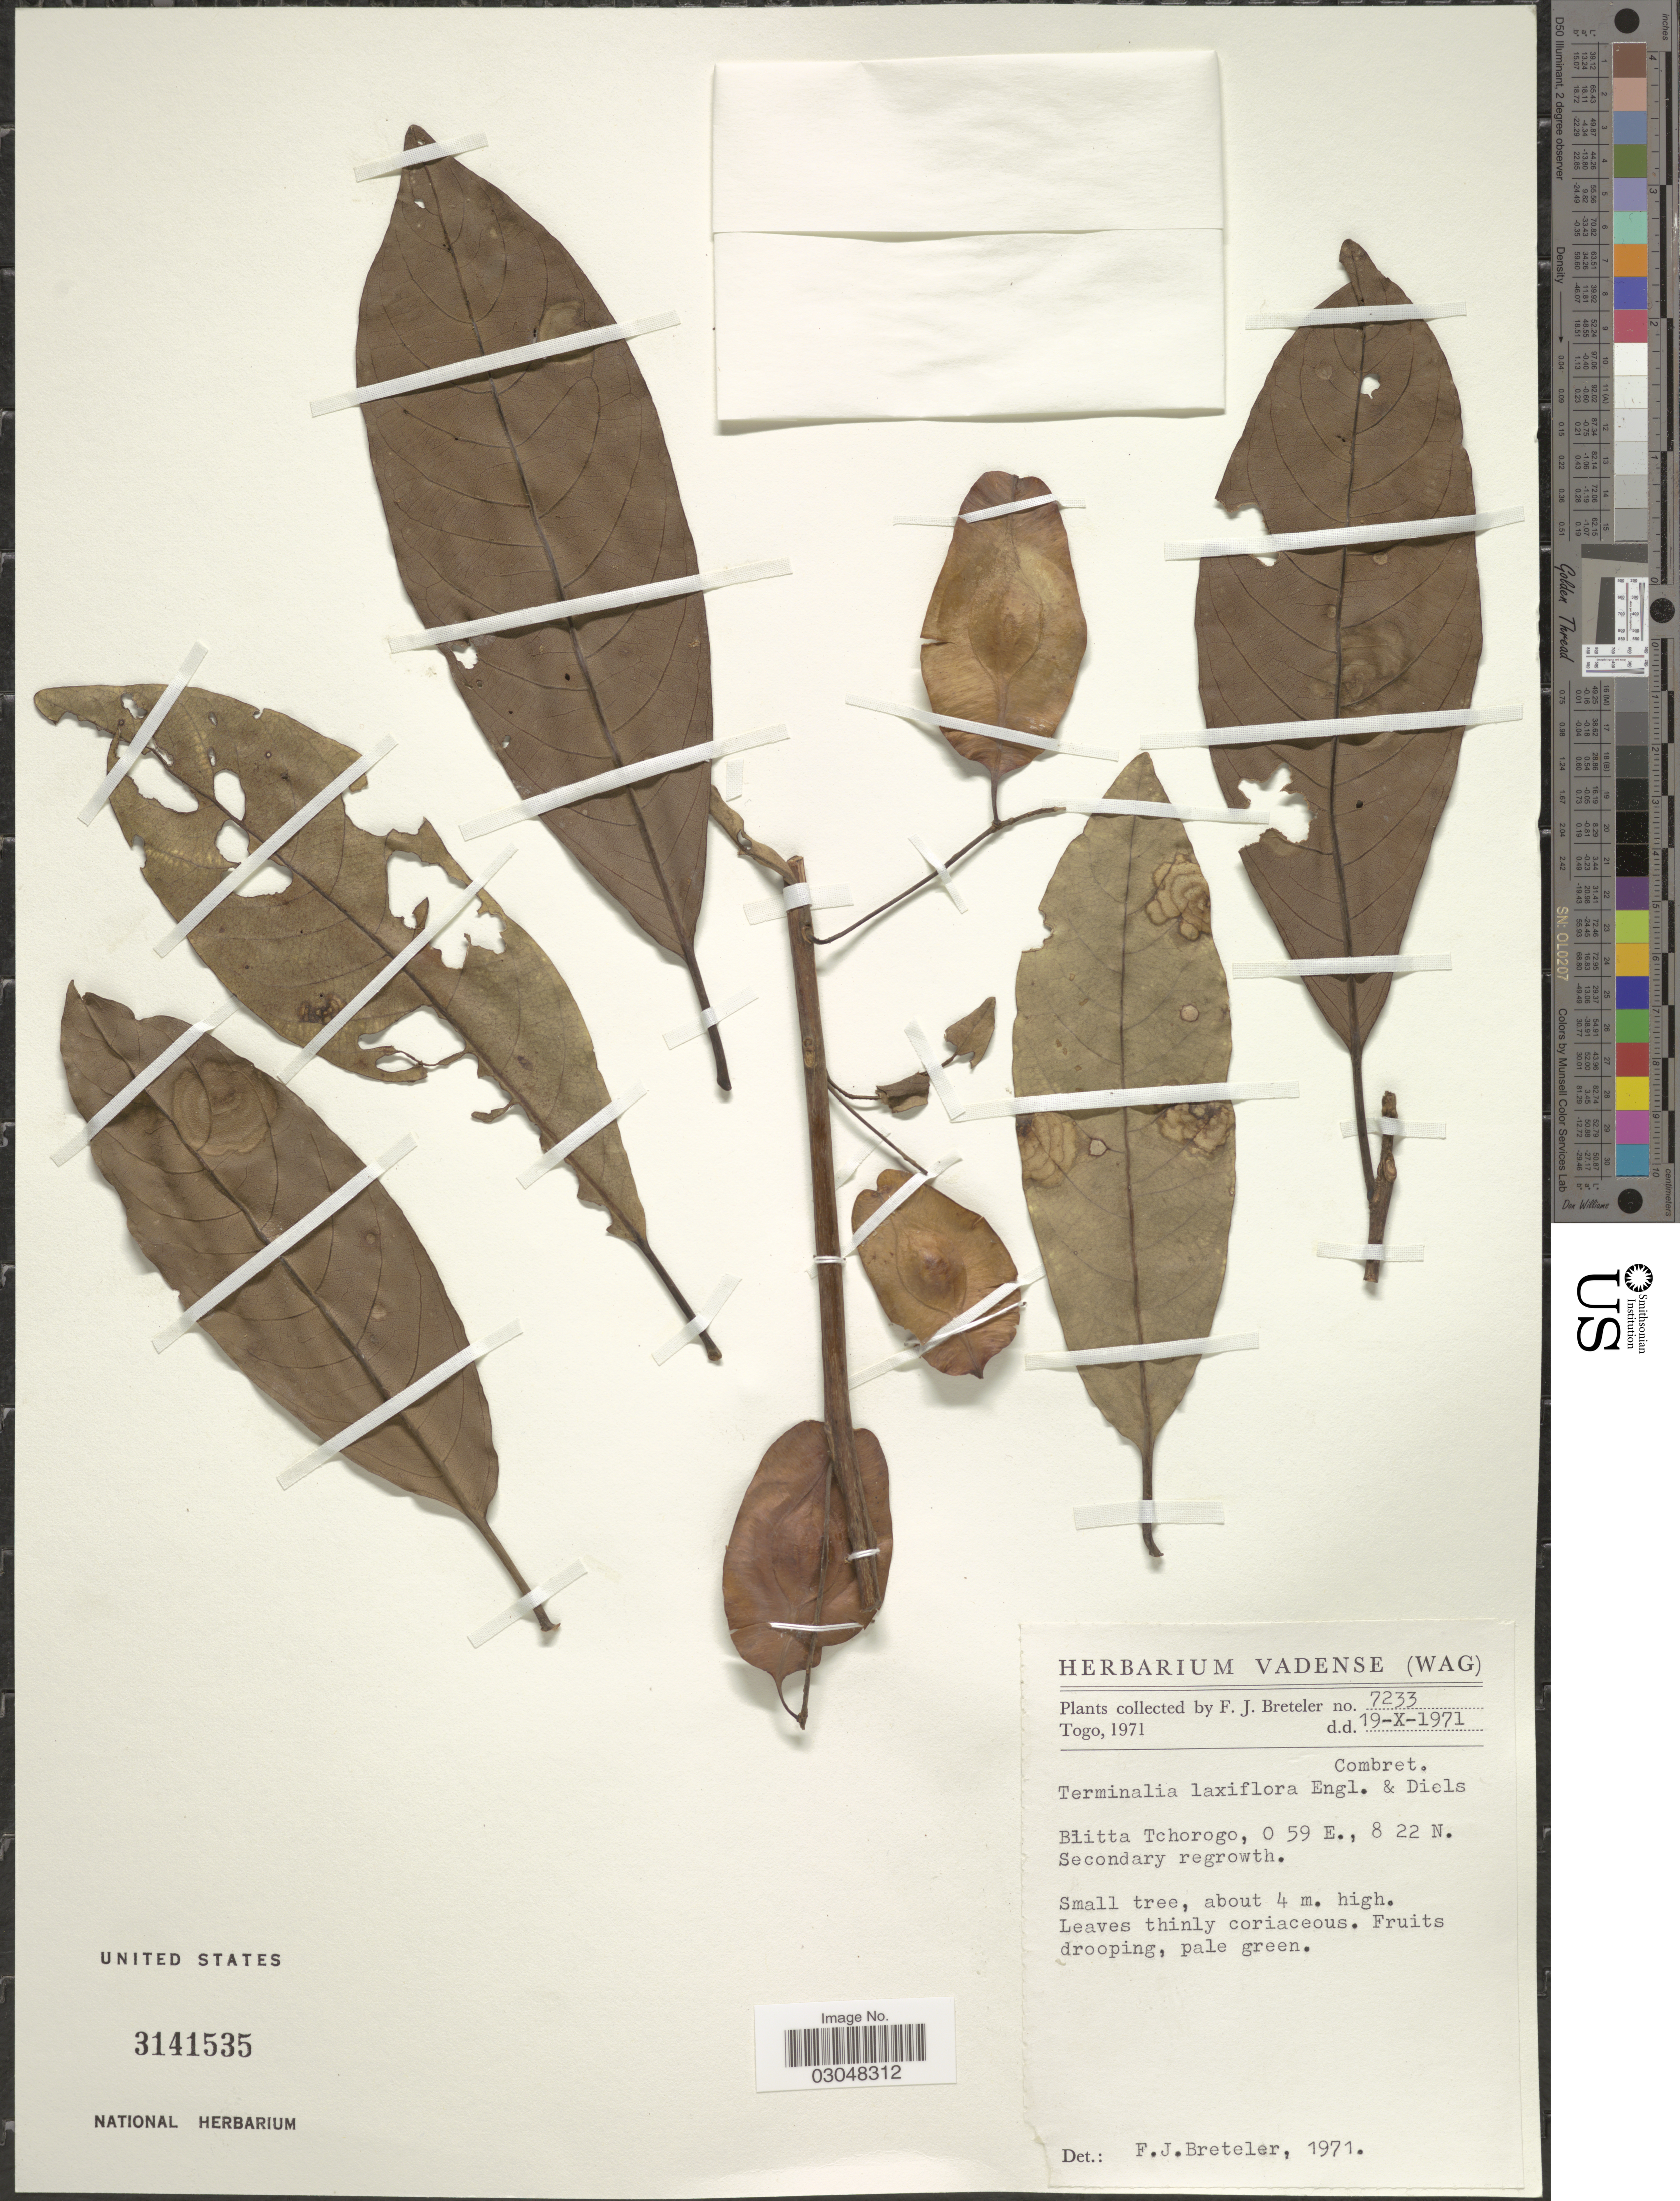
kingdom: Plantae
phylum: Tracheophyta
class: Magnoliopsida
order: Myrtales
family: Combretaceae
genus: Terminalia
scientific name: Terminalia laxiflora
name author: Engl.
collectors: F. J. Breteler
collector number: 7233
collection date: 1971-10-19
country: Togo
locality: Blitta Tchorogo.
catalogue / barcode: US 3141535